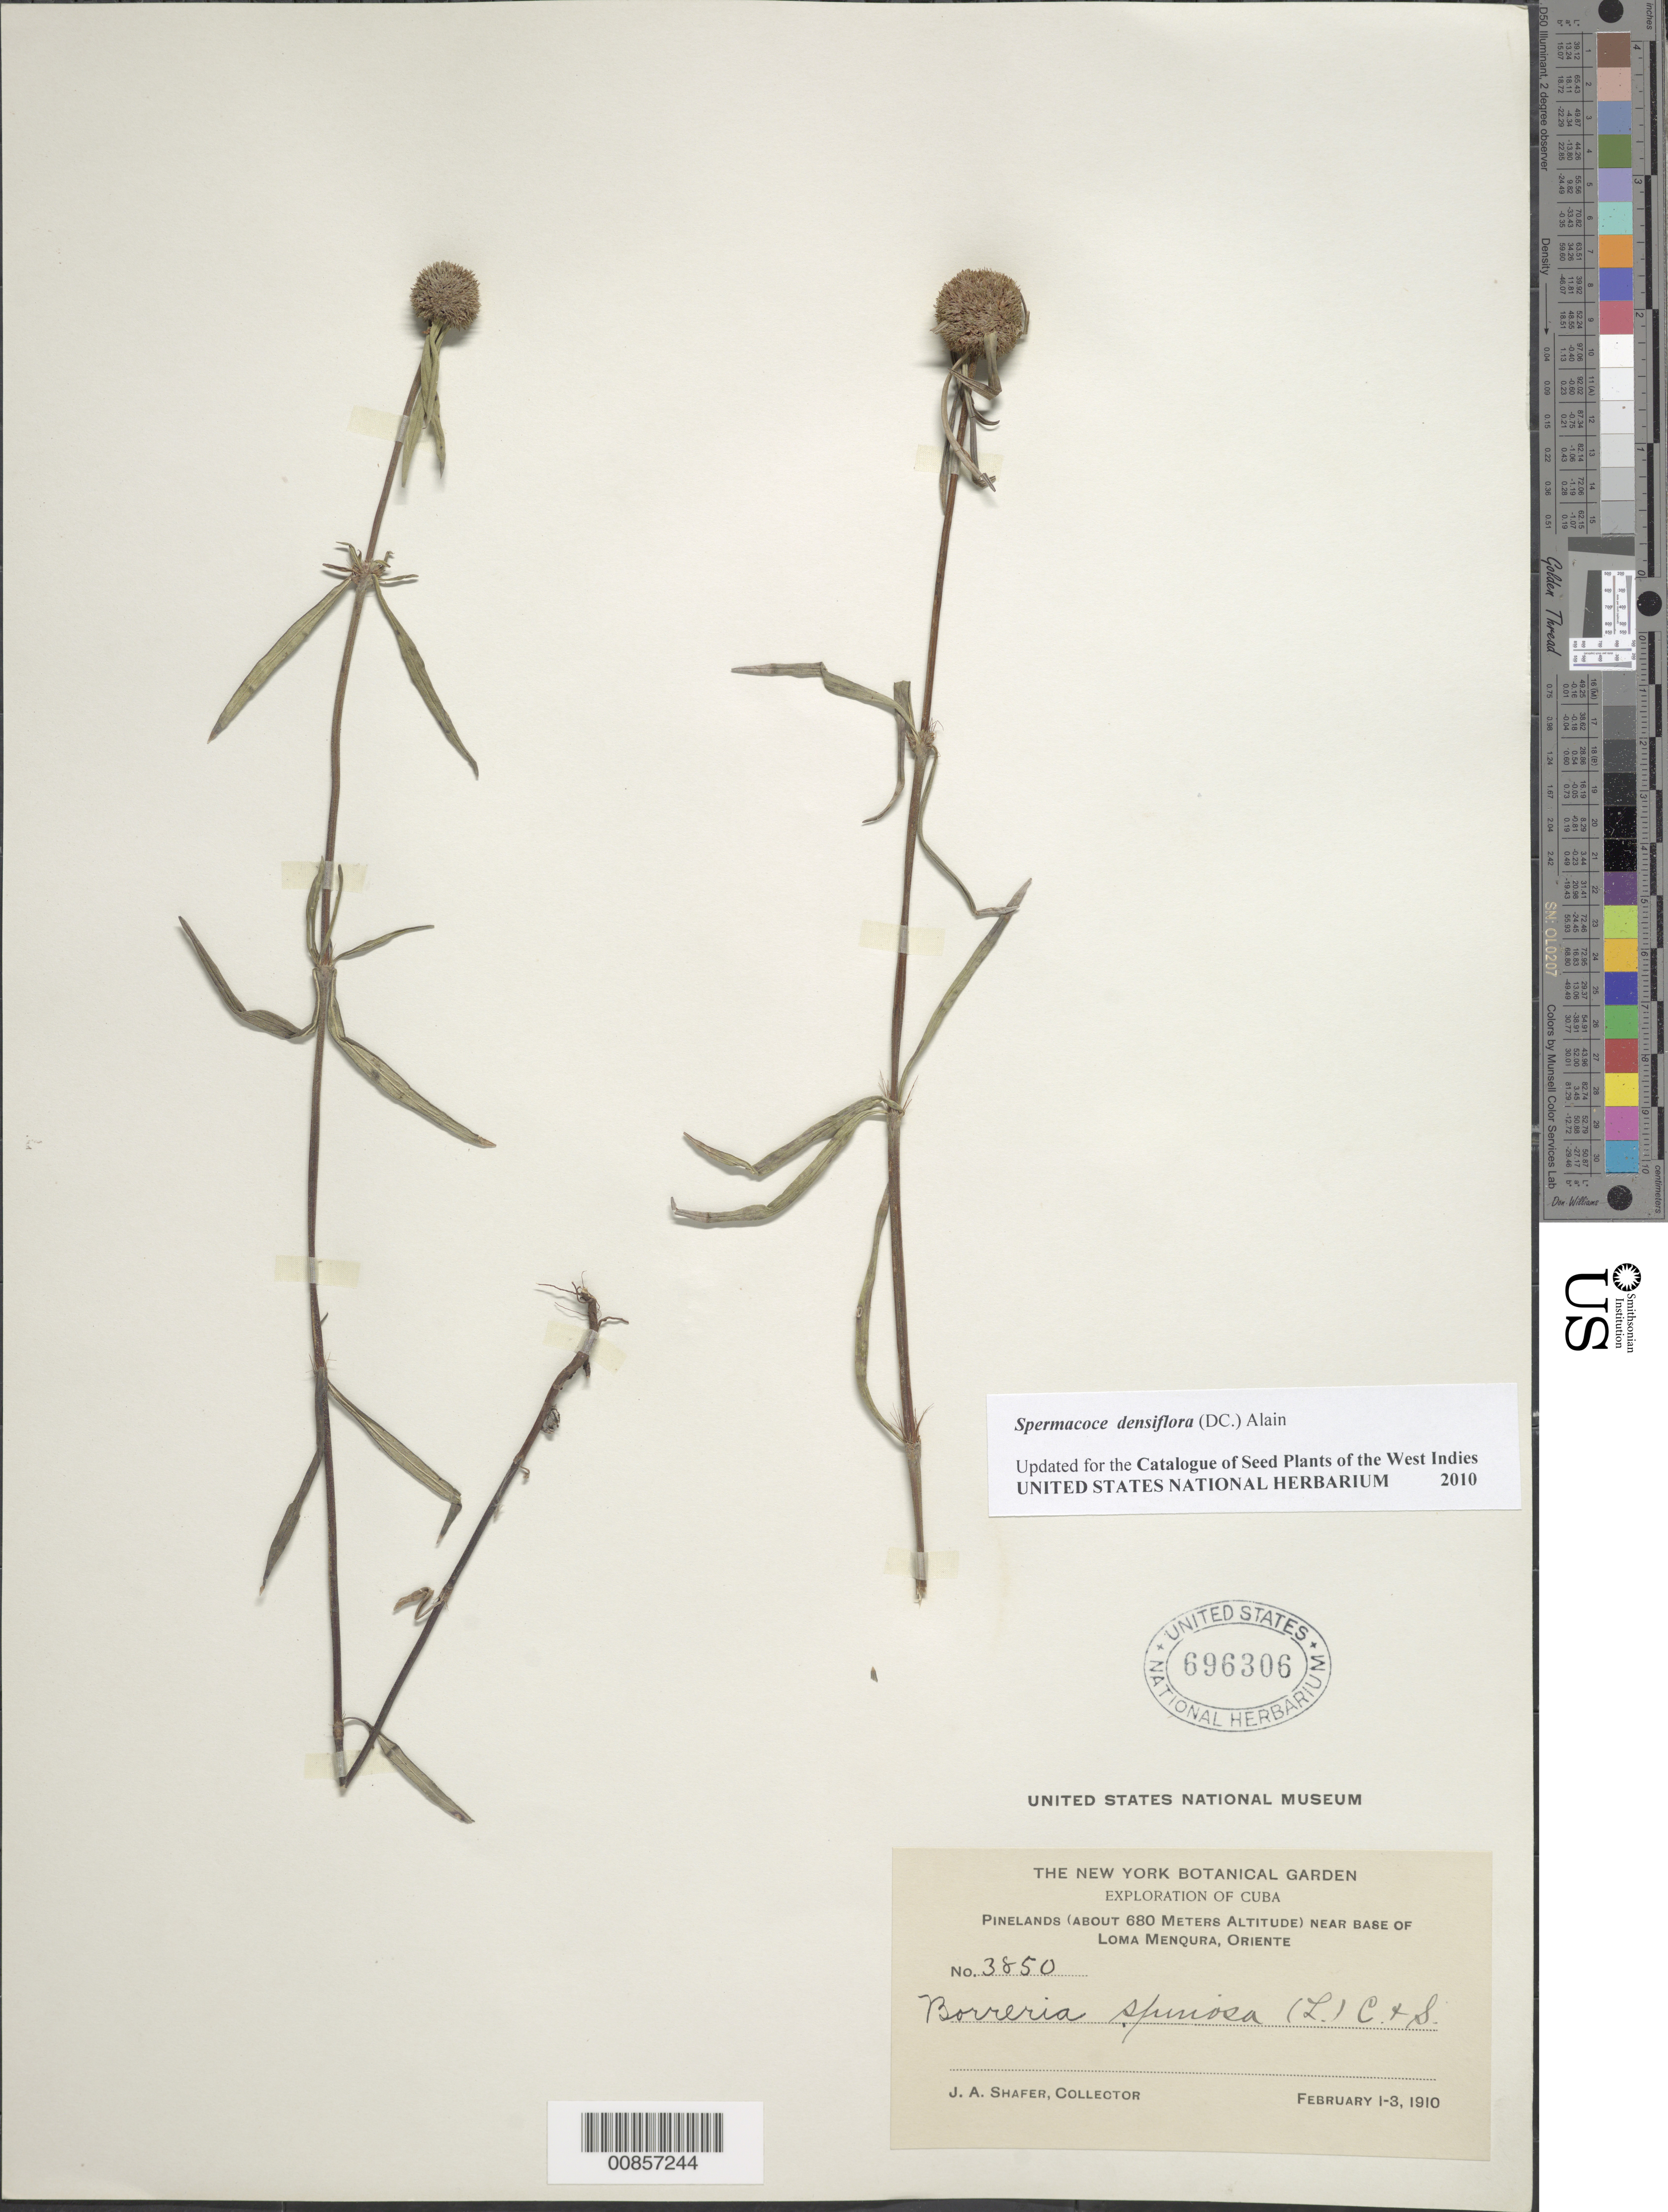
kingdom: Plantae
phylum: Tracheophyta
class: Magnoliopsida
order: Gentianales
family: Rubiaceae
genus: Spermacoce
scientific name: Spermacoce densiflora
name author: (DC.) Alain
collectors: J. A. Shafer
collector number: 3850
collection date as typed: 01 Feb 1910 to 03 Feb 1910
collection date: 1910-02-01/1910-02-03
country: Cuba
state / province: Oriente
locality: Near base of Loma Menqura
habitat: Pinelands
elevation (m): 680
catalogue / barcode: US 696306